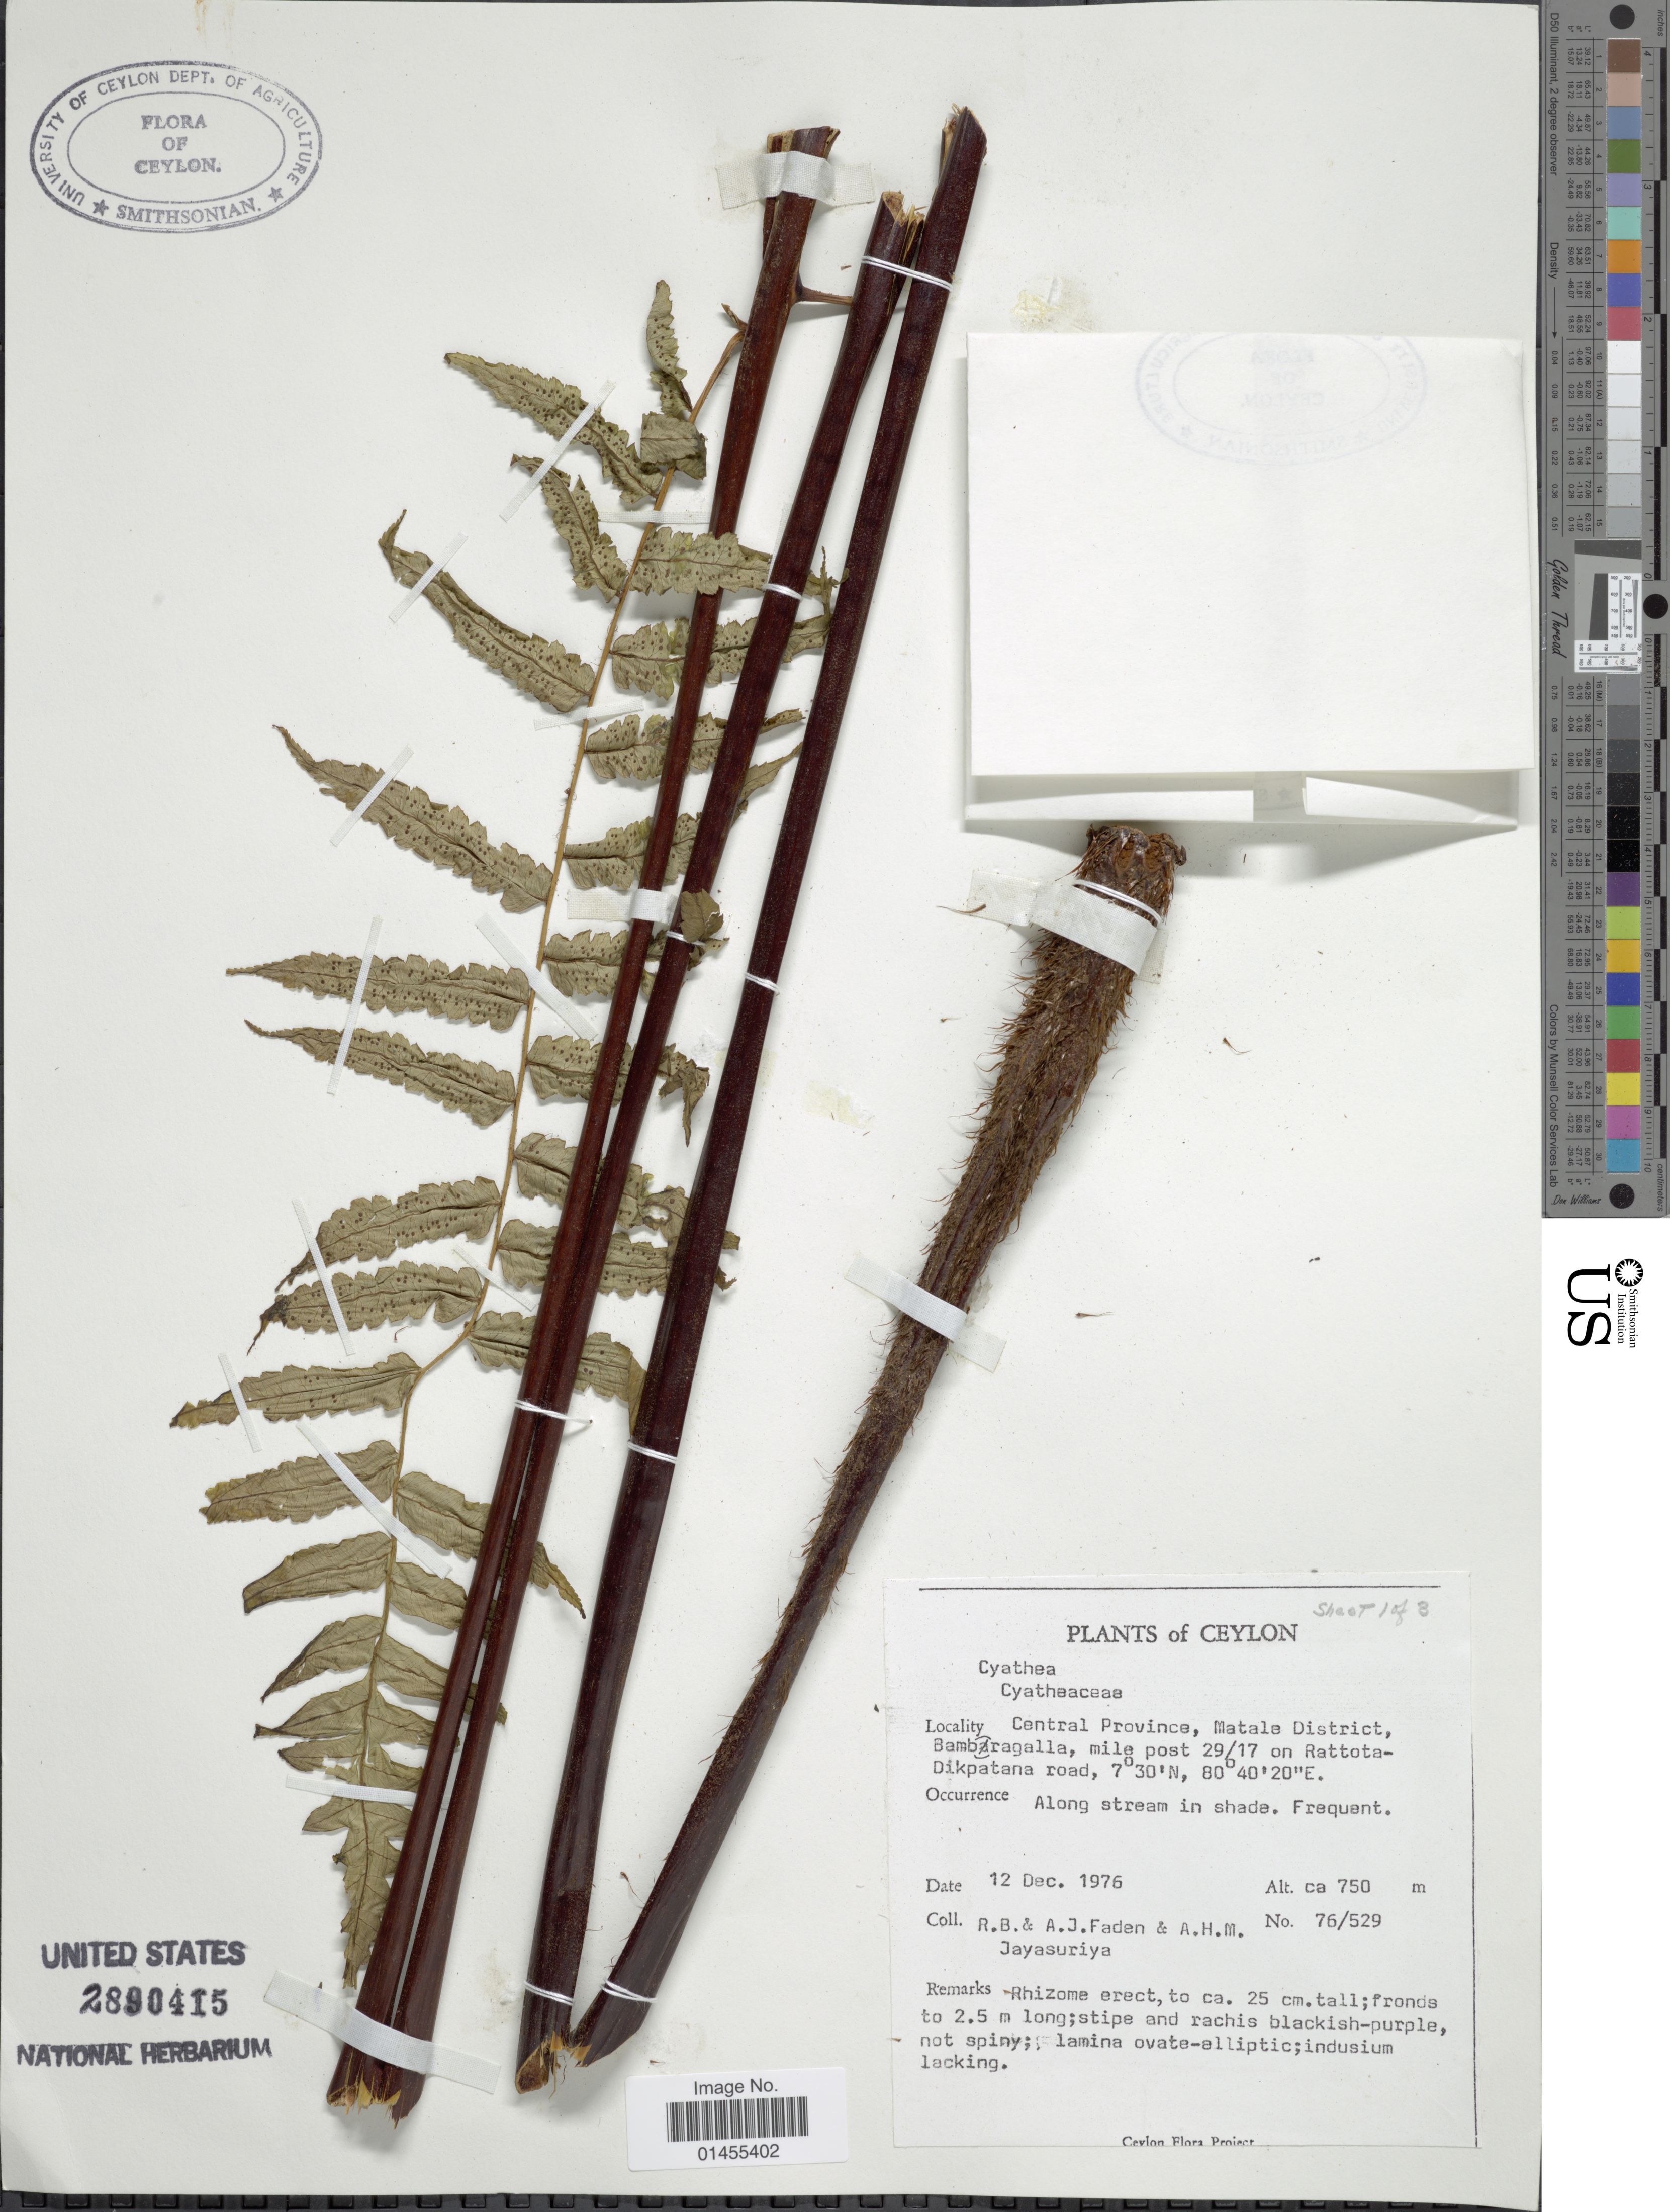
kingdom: Plantae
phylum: Tracheophyta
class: Polypodiopsida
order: Cyatheales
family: Cyatheaceae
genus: Alsophila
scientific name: Alsophila sp.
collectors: R. B. Faden, A. J. Faden & A. Jayasuriya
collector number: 76/529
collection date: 1976-12-12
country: Sri Lanka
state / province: Central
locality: Ceylon, Central Province, Matale District, Bambragalla, mile post 29/17 on Rattota-Dikpatane road.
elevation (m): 750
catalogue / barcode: US 2890415